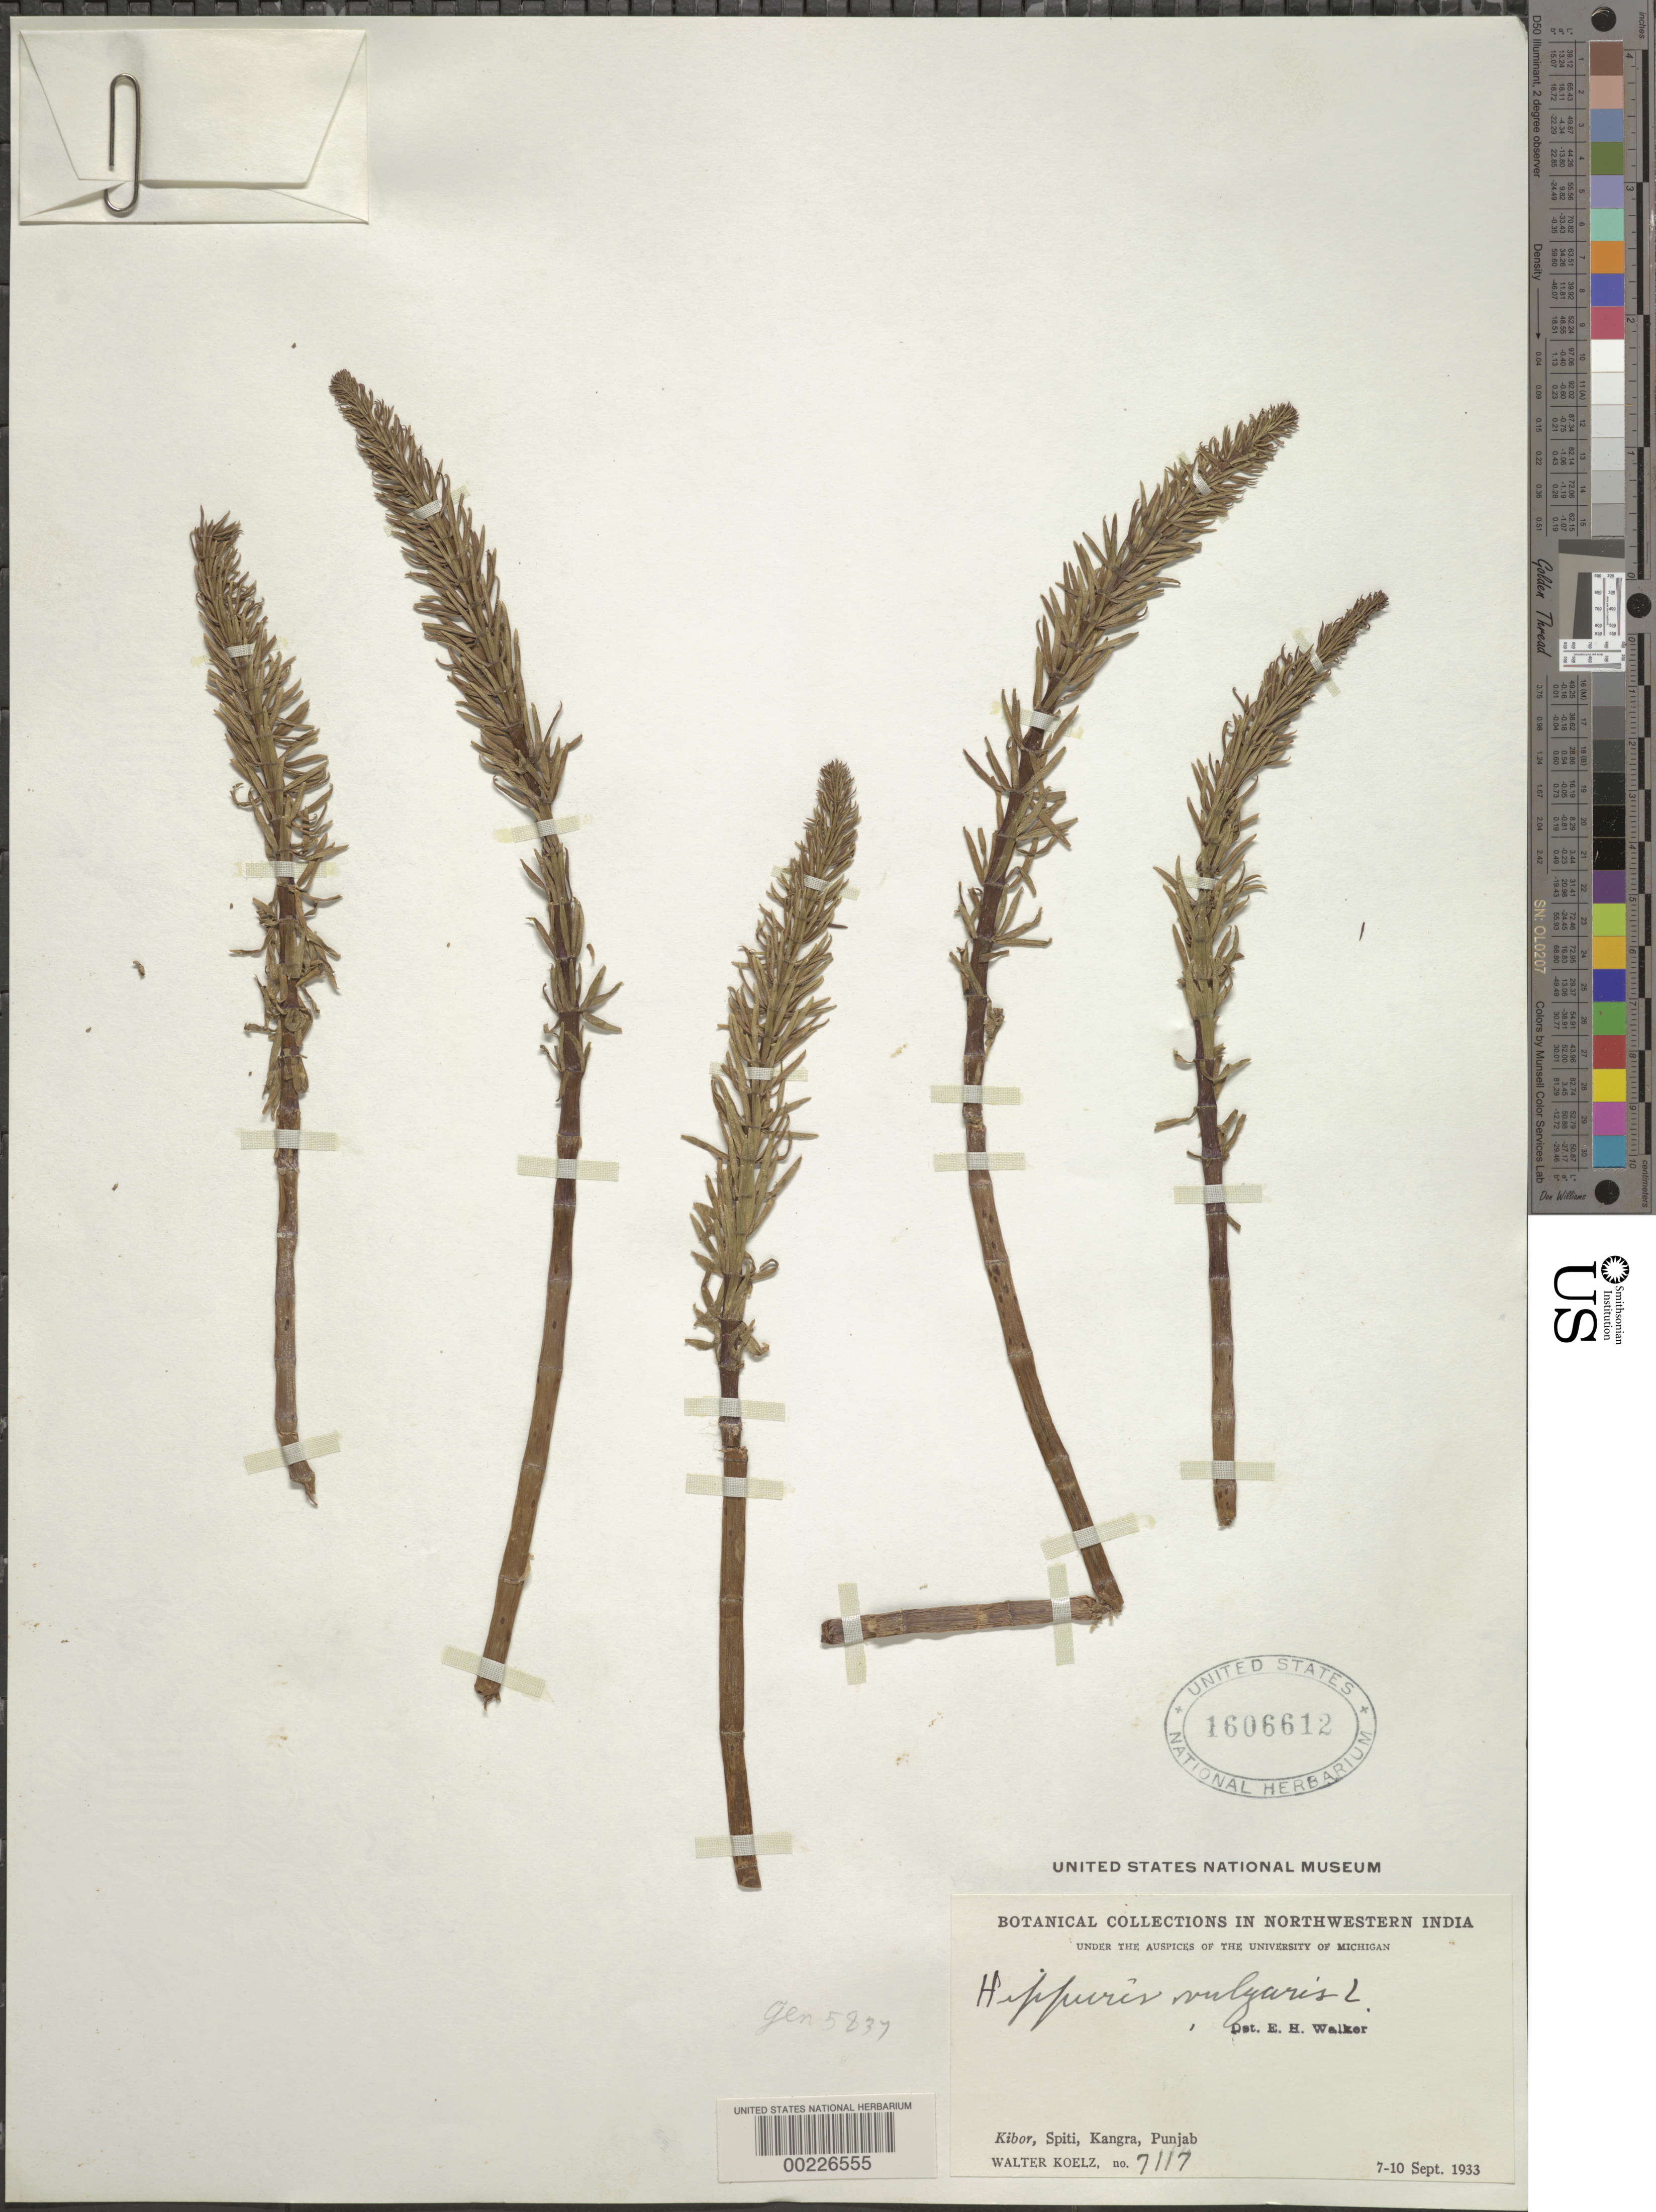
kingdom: Plantae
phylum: Tracheophyta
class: Magnoliopsida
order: Lamiales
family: Plantaginaceae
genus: Hippuris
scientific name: Hippuris vulgaris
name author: L.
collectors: W. N. Koelz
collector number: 7117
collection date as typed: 07 Sep 1933 to 10 Sep 1933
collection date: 1933-09-07/1933-09-10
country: India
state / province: Himachal Pradesh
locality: Kibor, Spiti, Kangra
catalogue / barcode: US 1606612